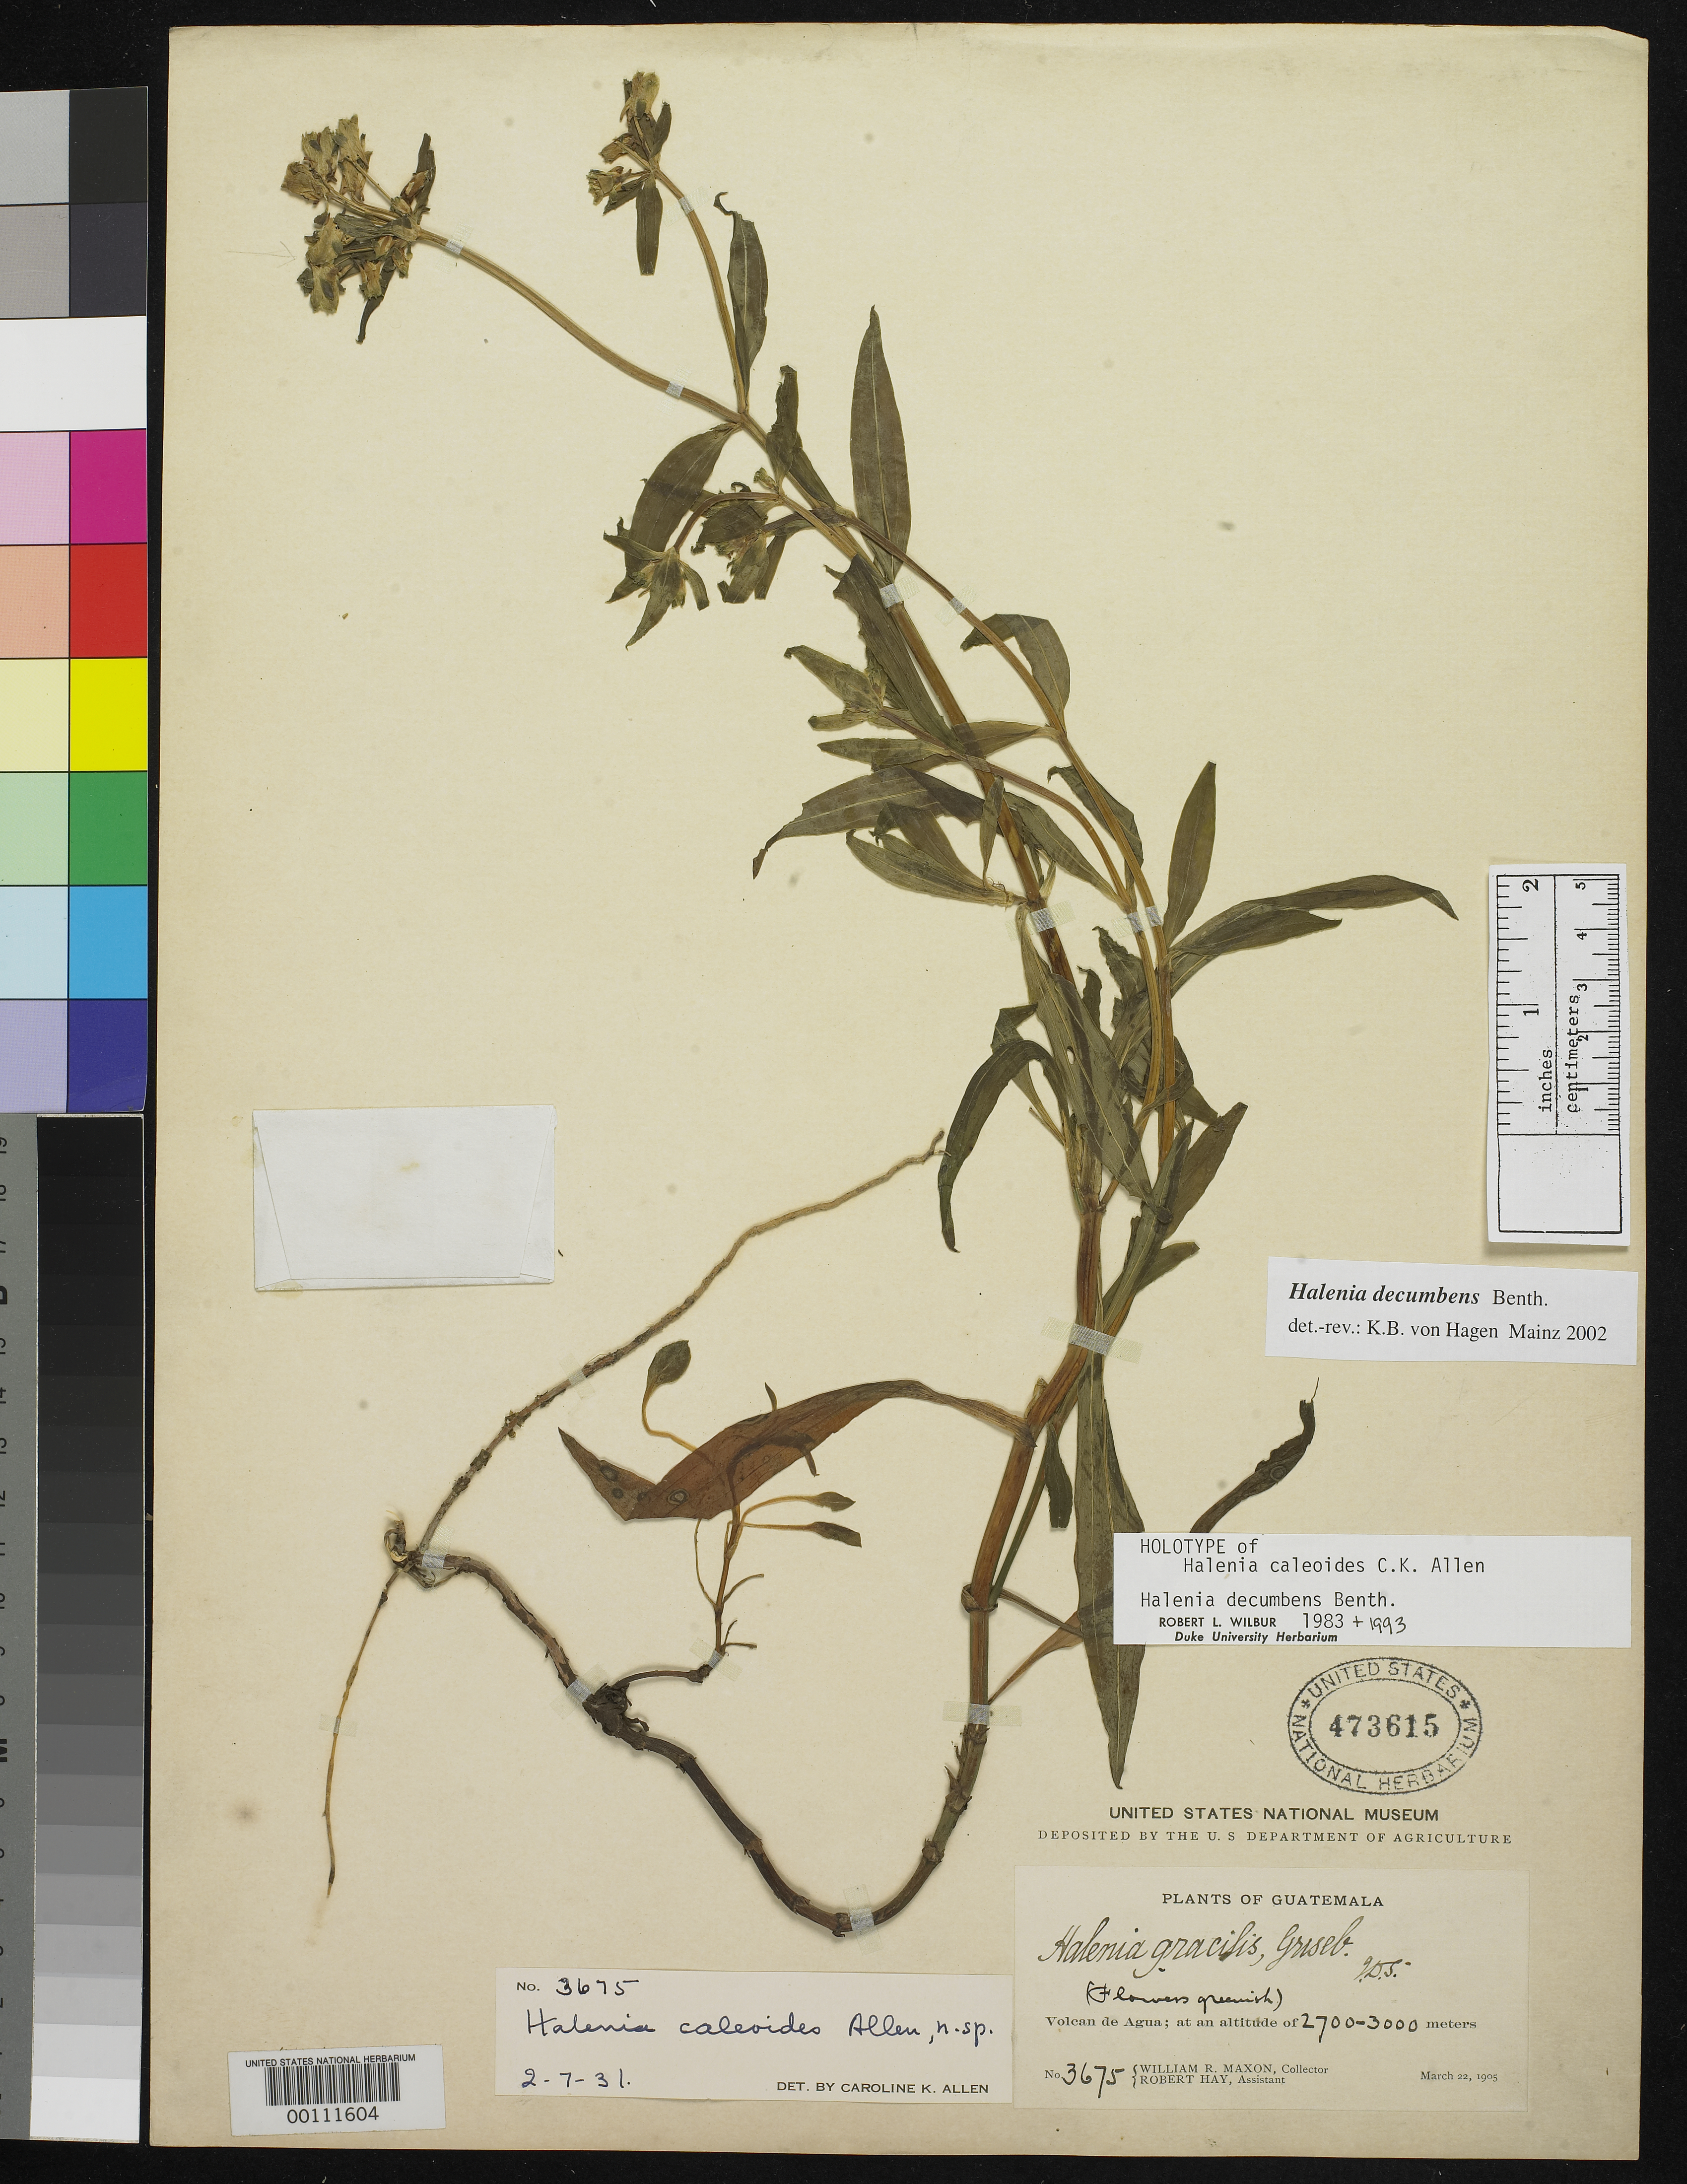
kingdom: Plantae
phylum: Tracheophyta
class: Magnoliopsida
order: Gentianales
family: Gentianaceae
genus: Halenia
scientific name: Halenia caleoides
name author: C.K. Allen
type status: Holotype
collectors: W. R. Maxon & R. H. Hay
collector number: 3675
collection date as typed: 22 Mar 1905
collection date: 1905-03-22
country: Guatemala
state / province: Sacatepéquez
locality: Volcan de Agua.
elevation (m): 2700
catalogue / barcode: US 473615